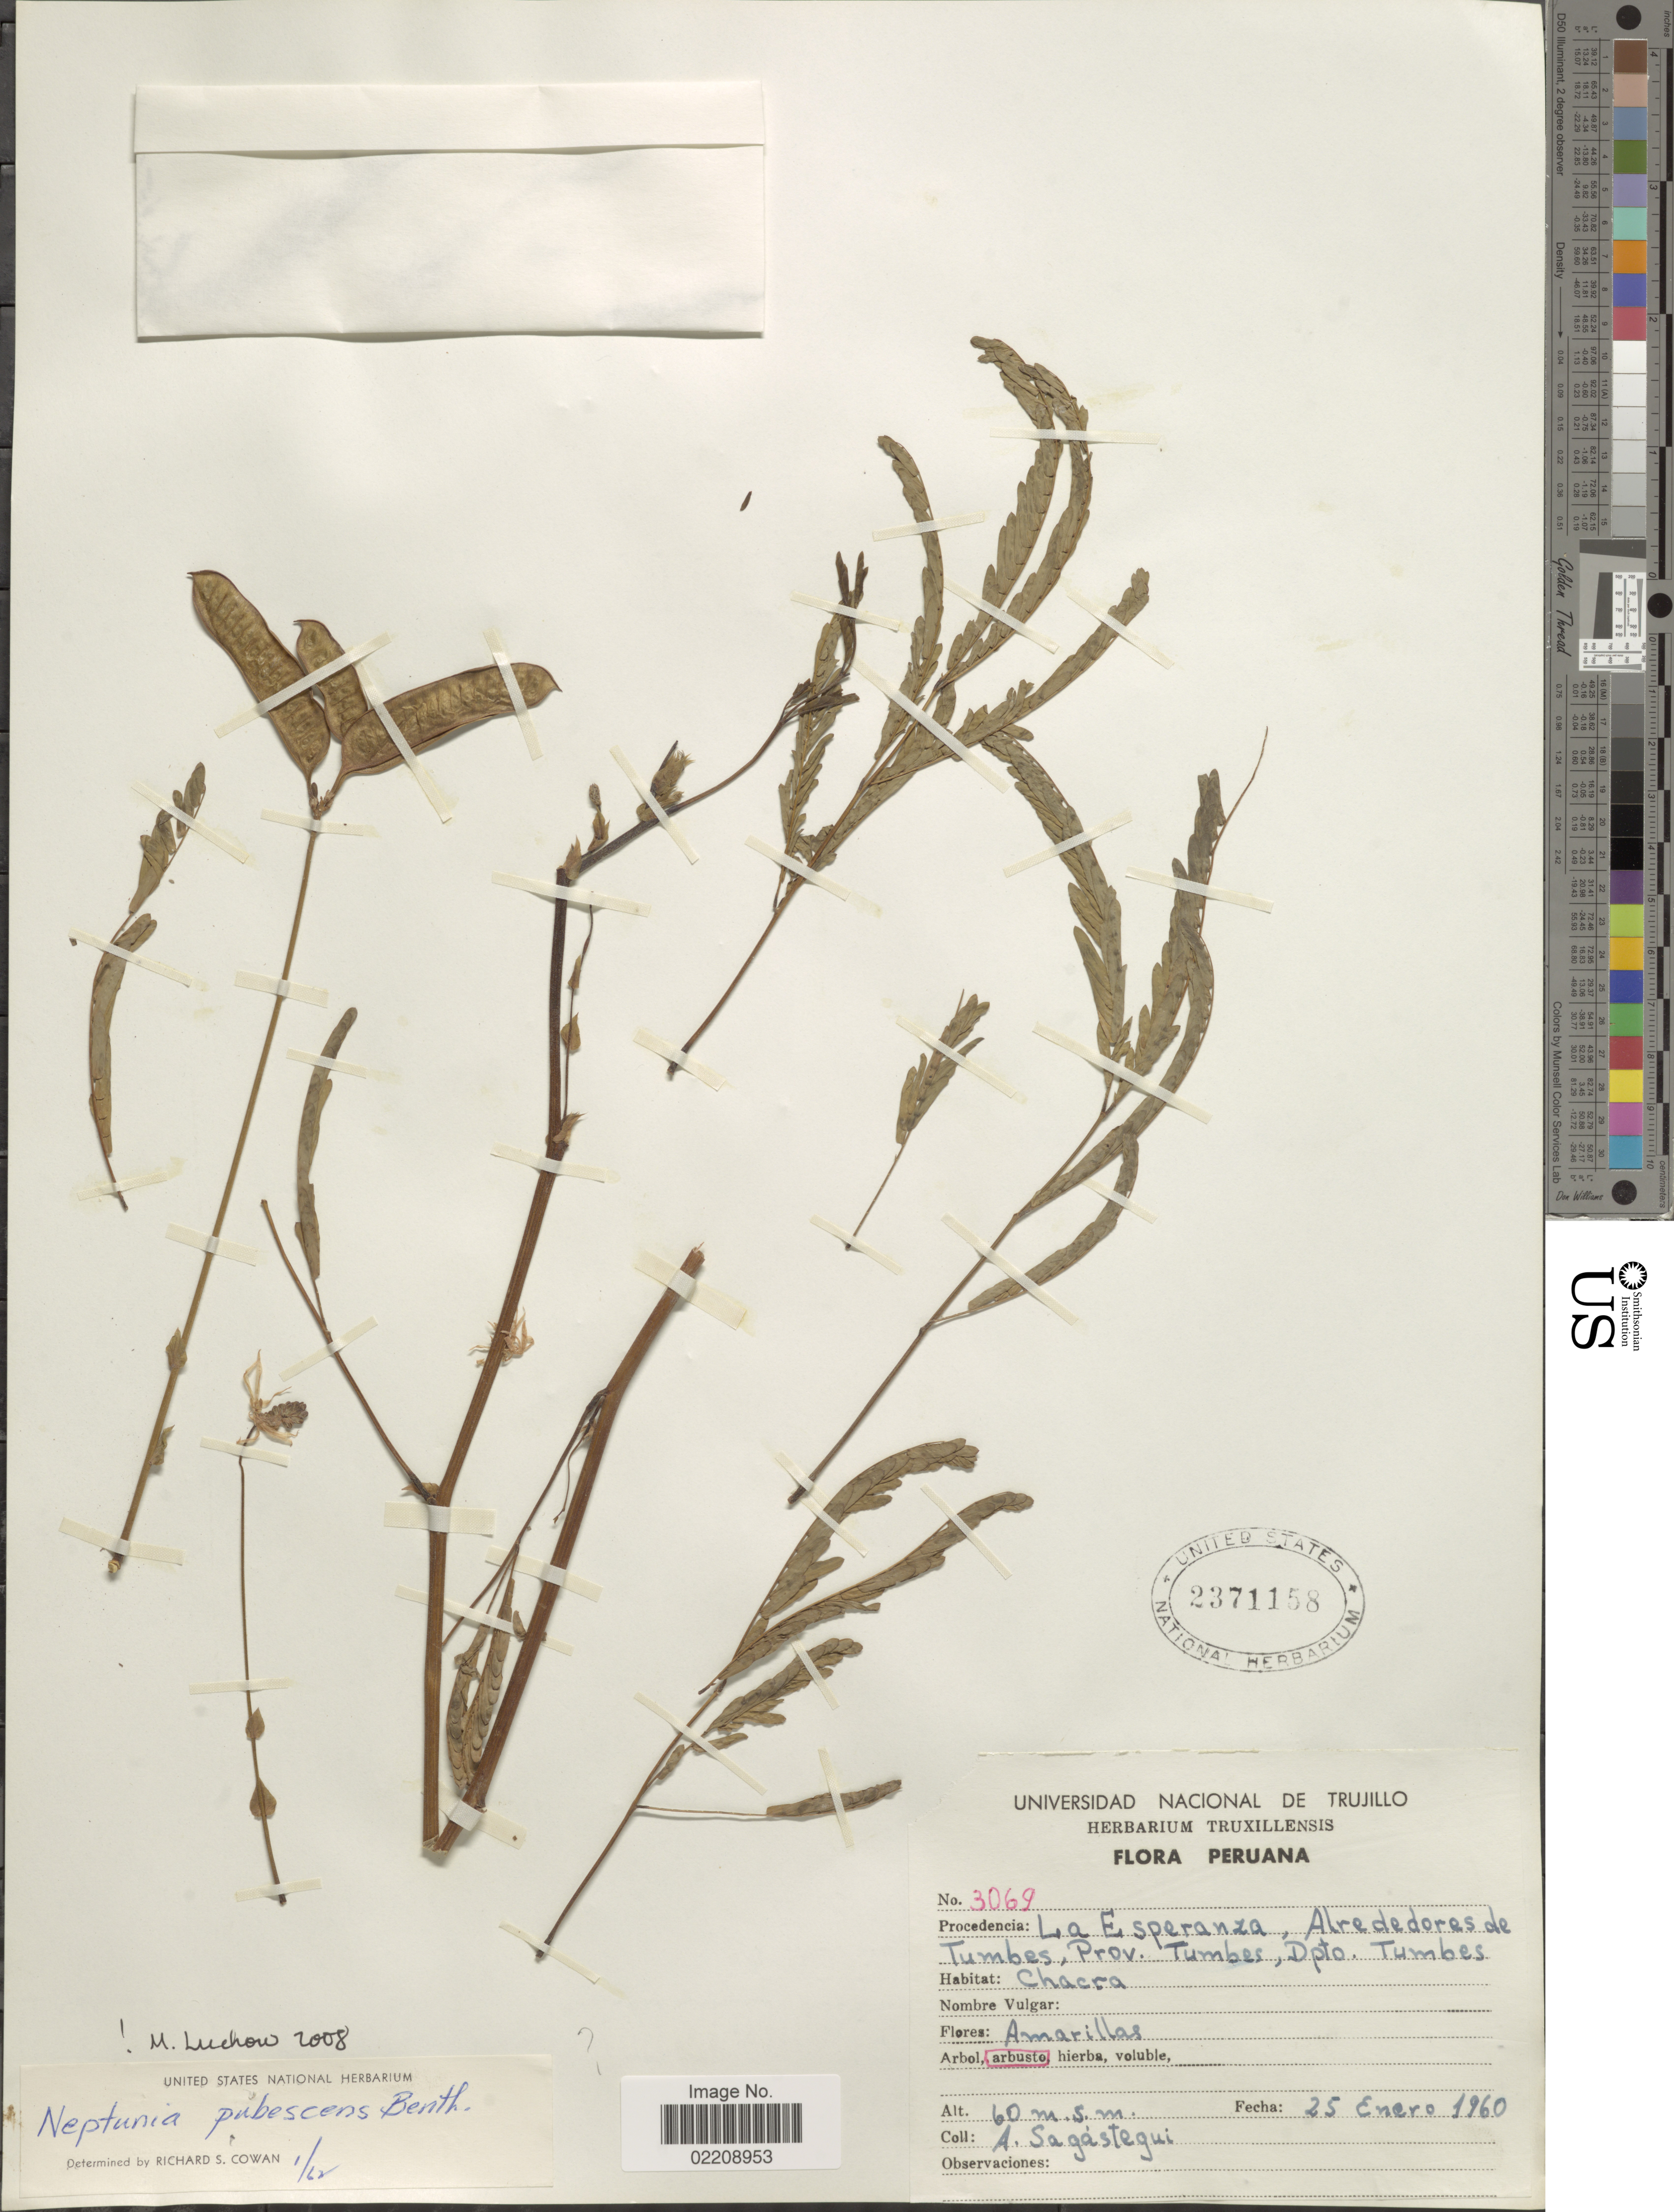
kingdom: Plantae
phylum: Tracheophyta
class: Magnoliopsida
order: Fabales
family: Fabaceae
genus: Neptunia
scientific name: Neptunia plena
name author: (L.) Benth.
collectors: A. Sagástegui A.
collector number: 3069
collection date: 1960-01-25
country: Peru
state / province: Tumbes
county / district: Tumbes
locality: Procedencia: La Esperanza, Alrededores de Tumbes, Prov. Tumbes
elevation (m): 60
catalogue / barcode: US 2371158